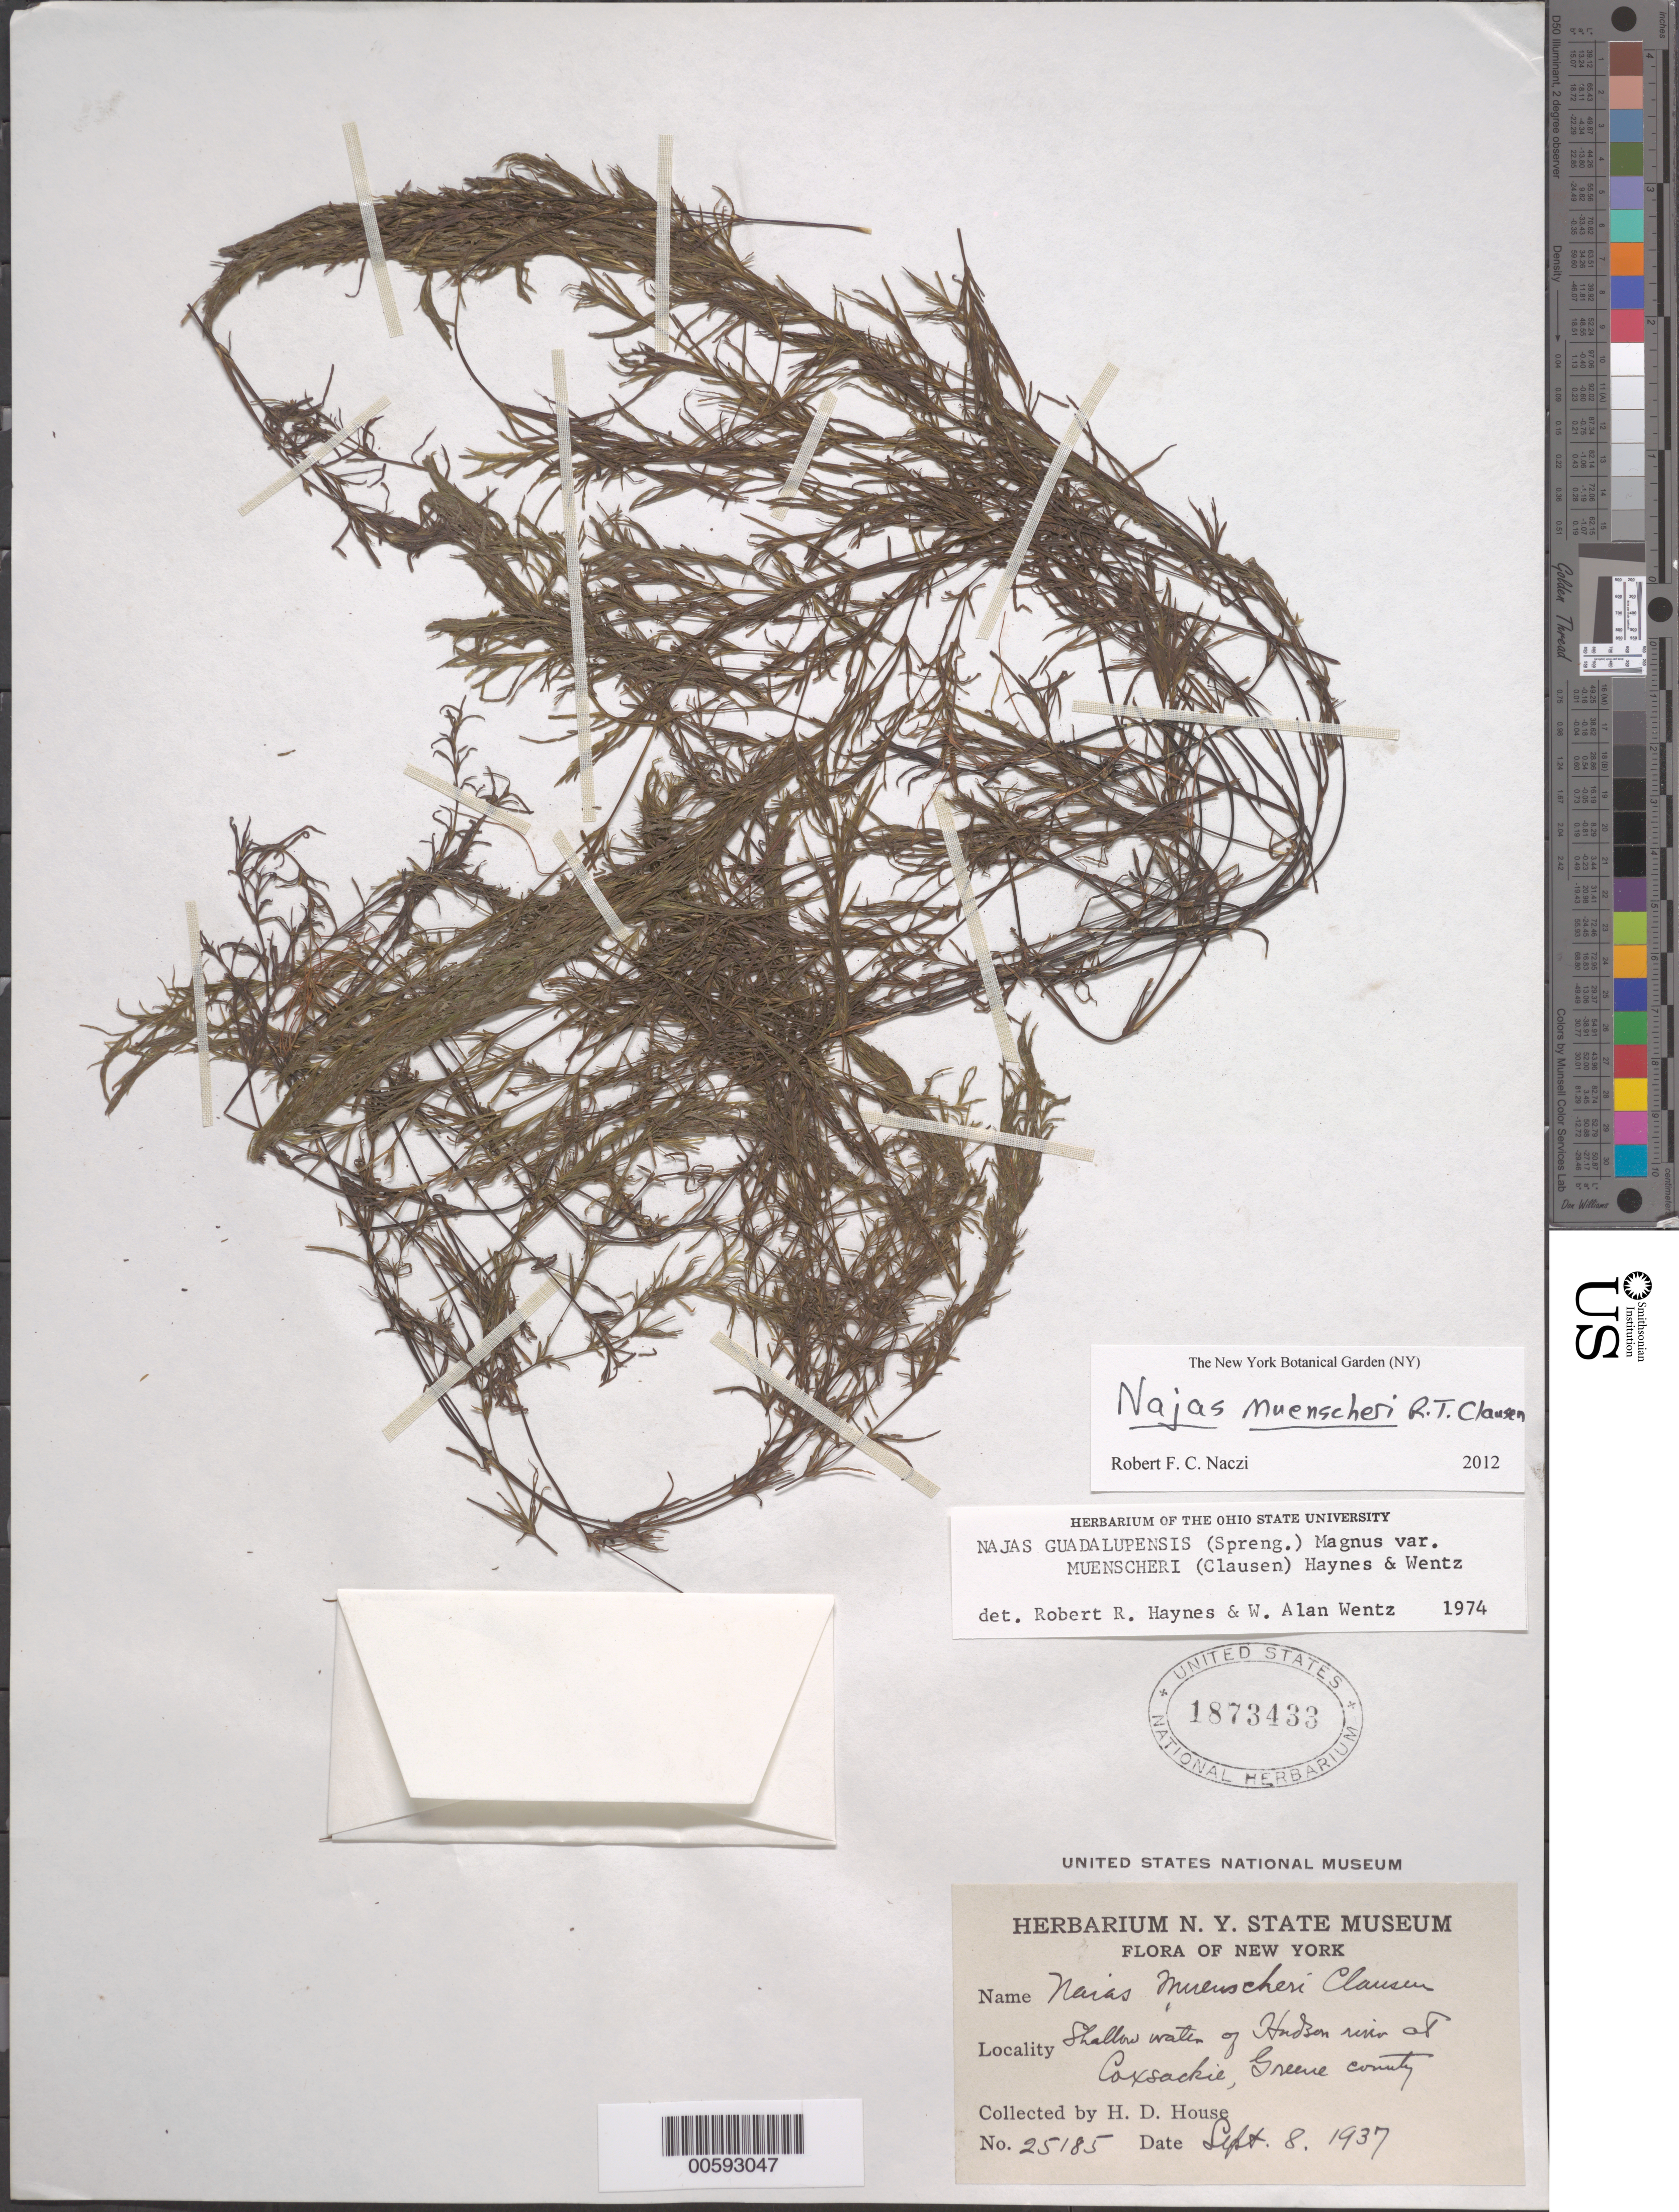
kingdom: Plantae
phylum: Tracheophyta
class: Liliopsida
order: Alismatales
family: Hydrocharitaceae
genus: Najas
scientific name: Najas guadalupensis var. muenscheri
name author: (R.T. Clausen) R.R. Haynes & Wentz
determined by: Haynes, R. R.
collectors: H. D. House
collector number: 25185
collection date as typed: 08 Sep 1937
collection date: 1937-09-08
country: United States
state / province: New York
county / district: Greene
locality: Hudson River at Coxsackie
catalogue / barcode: US 1873433